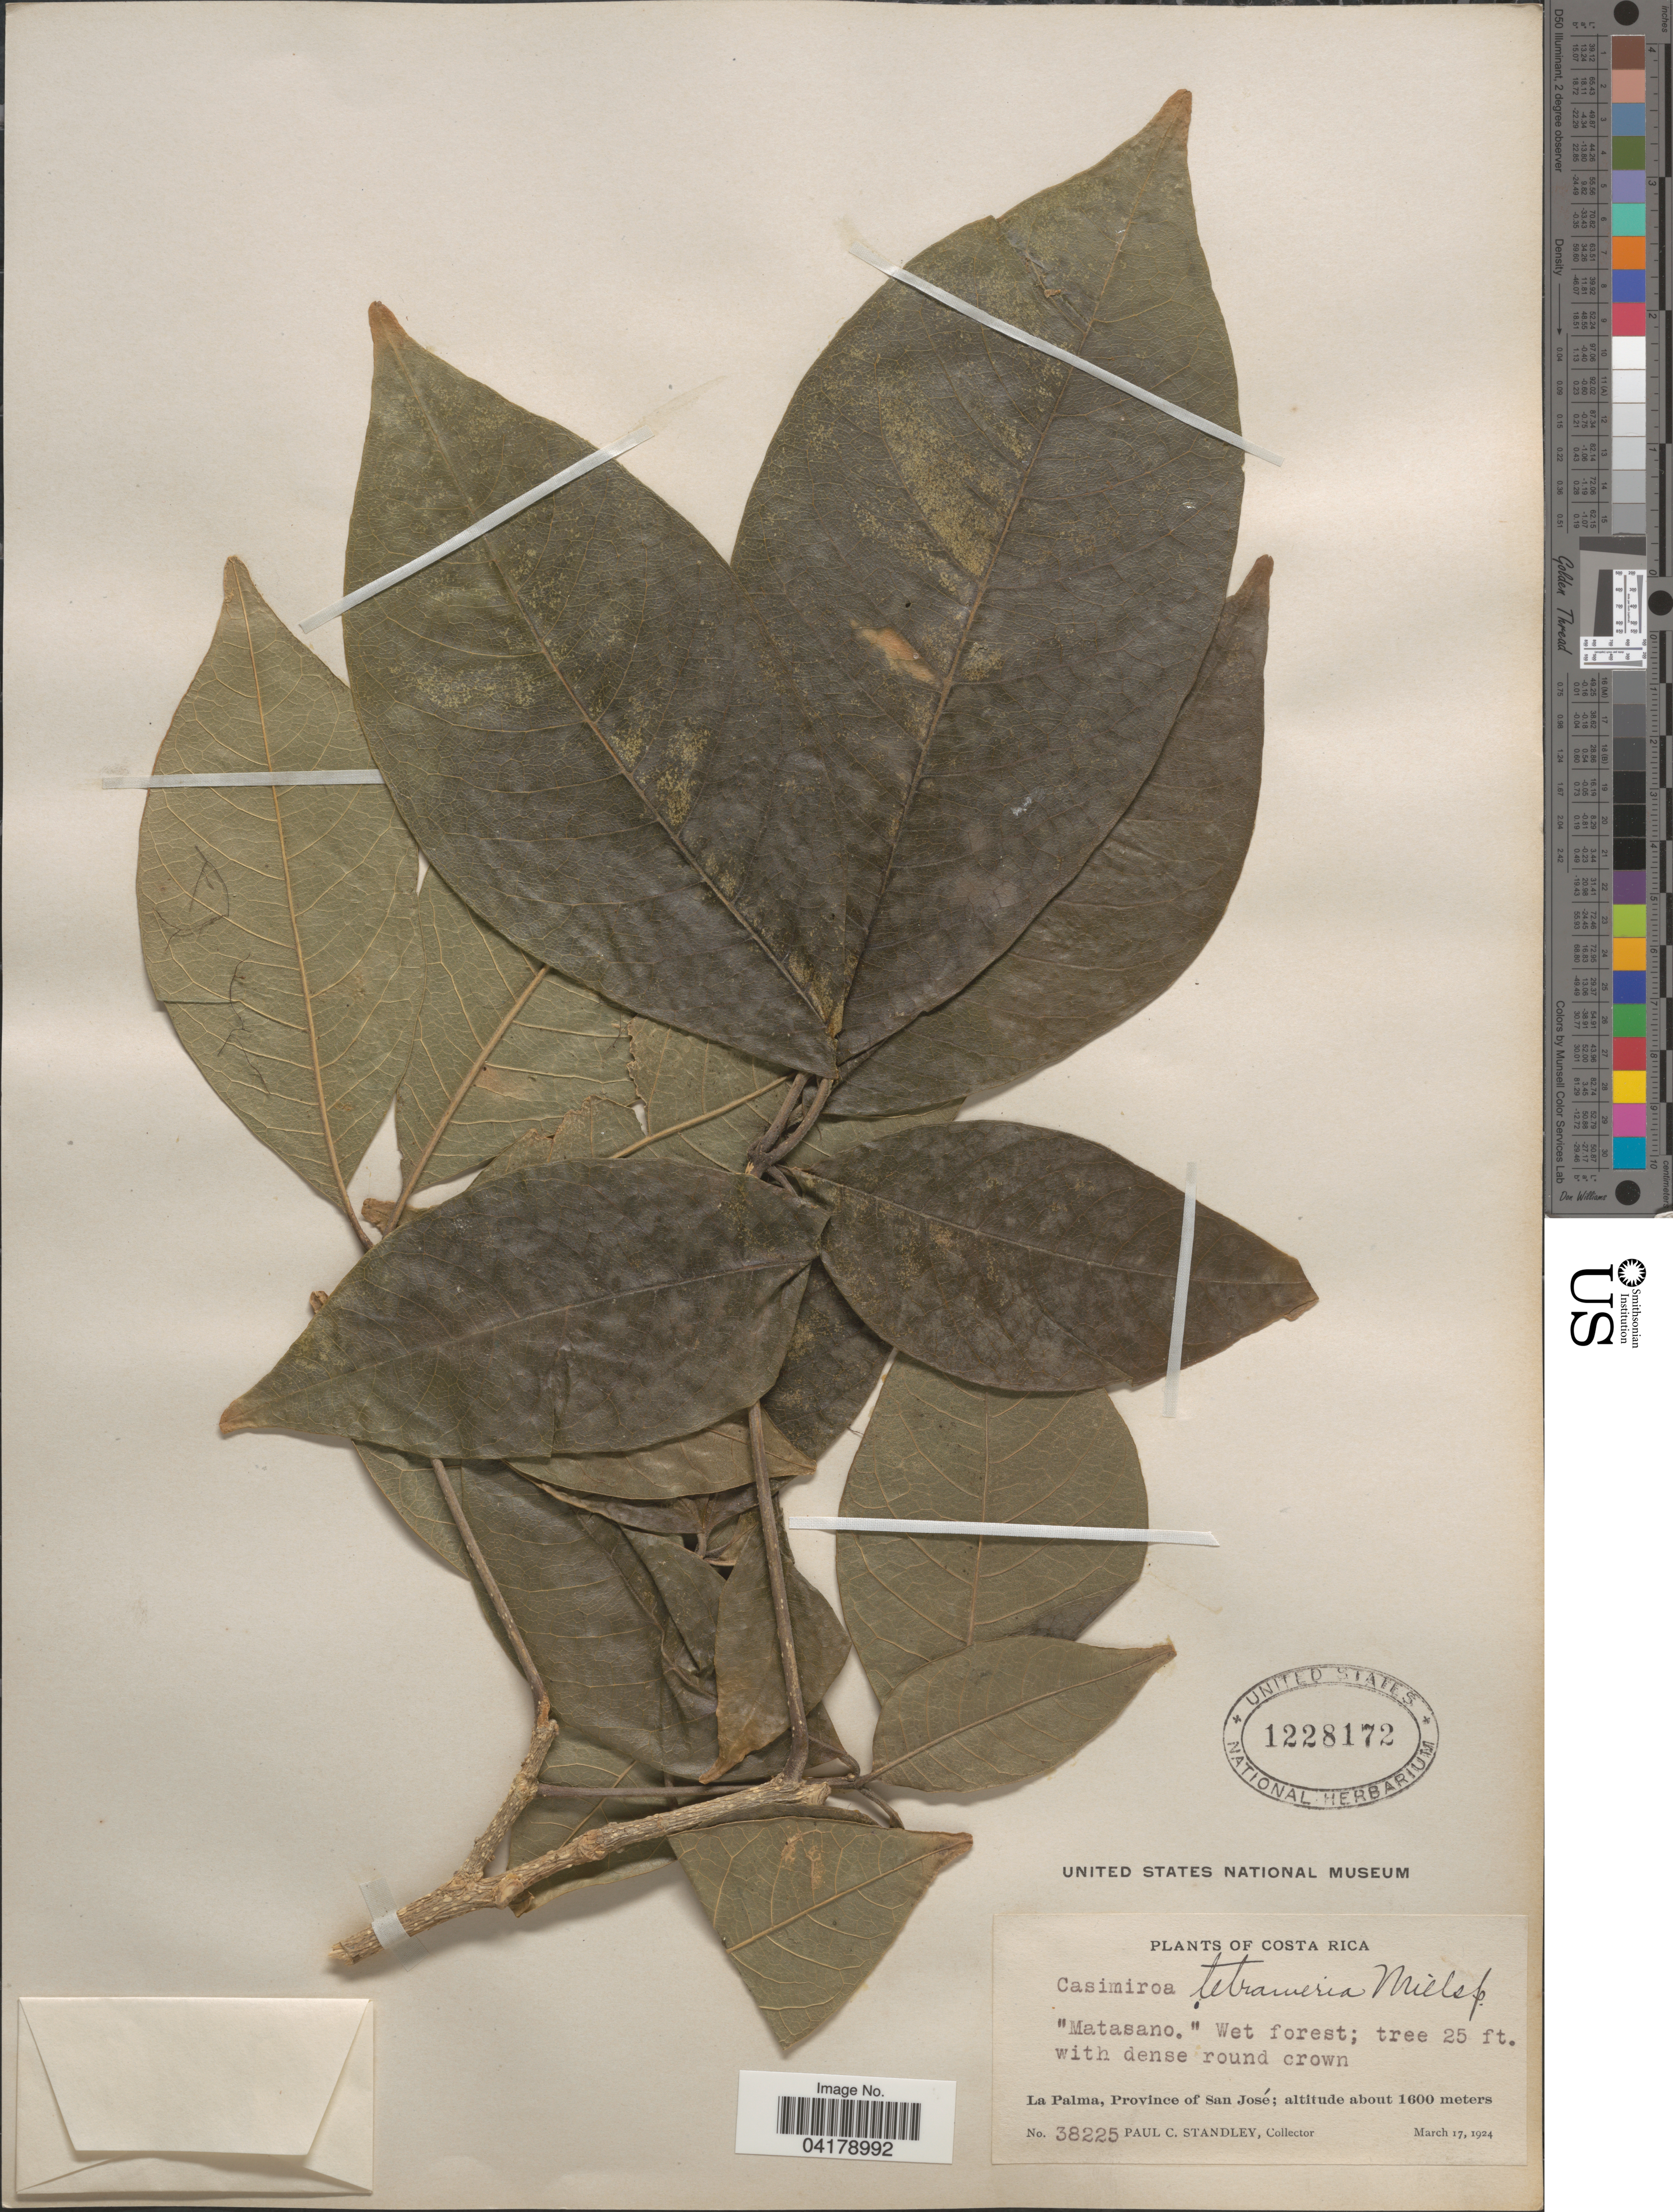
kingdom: Plantae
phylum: Tracheophyta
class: Magnoliopsida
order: Sapindales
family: Rutaceae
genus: Casimiroa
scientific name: Casimiroa tetrameria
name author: Millsp.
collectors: P. C. Standley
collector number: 38225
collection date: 1924-03-17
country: Costa Rica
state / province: San José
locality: Matasano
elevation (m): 1600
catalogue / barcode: US 1228172